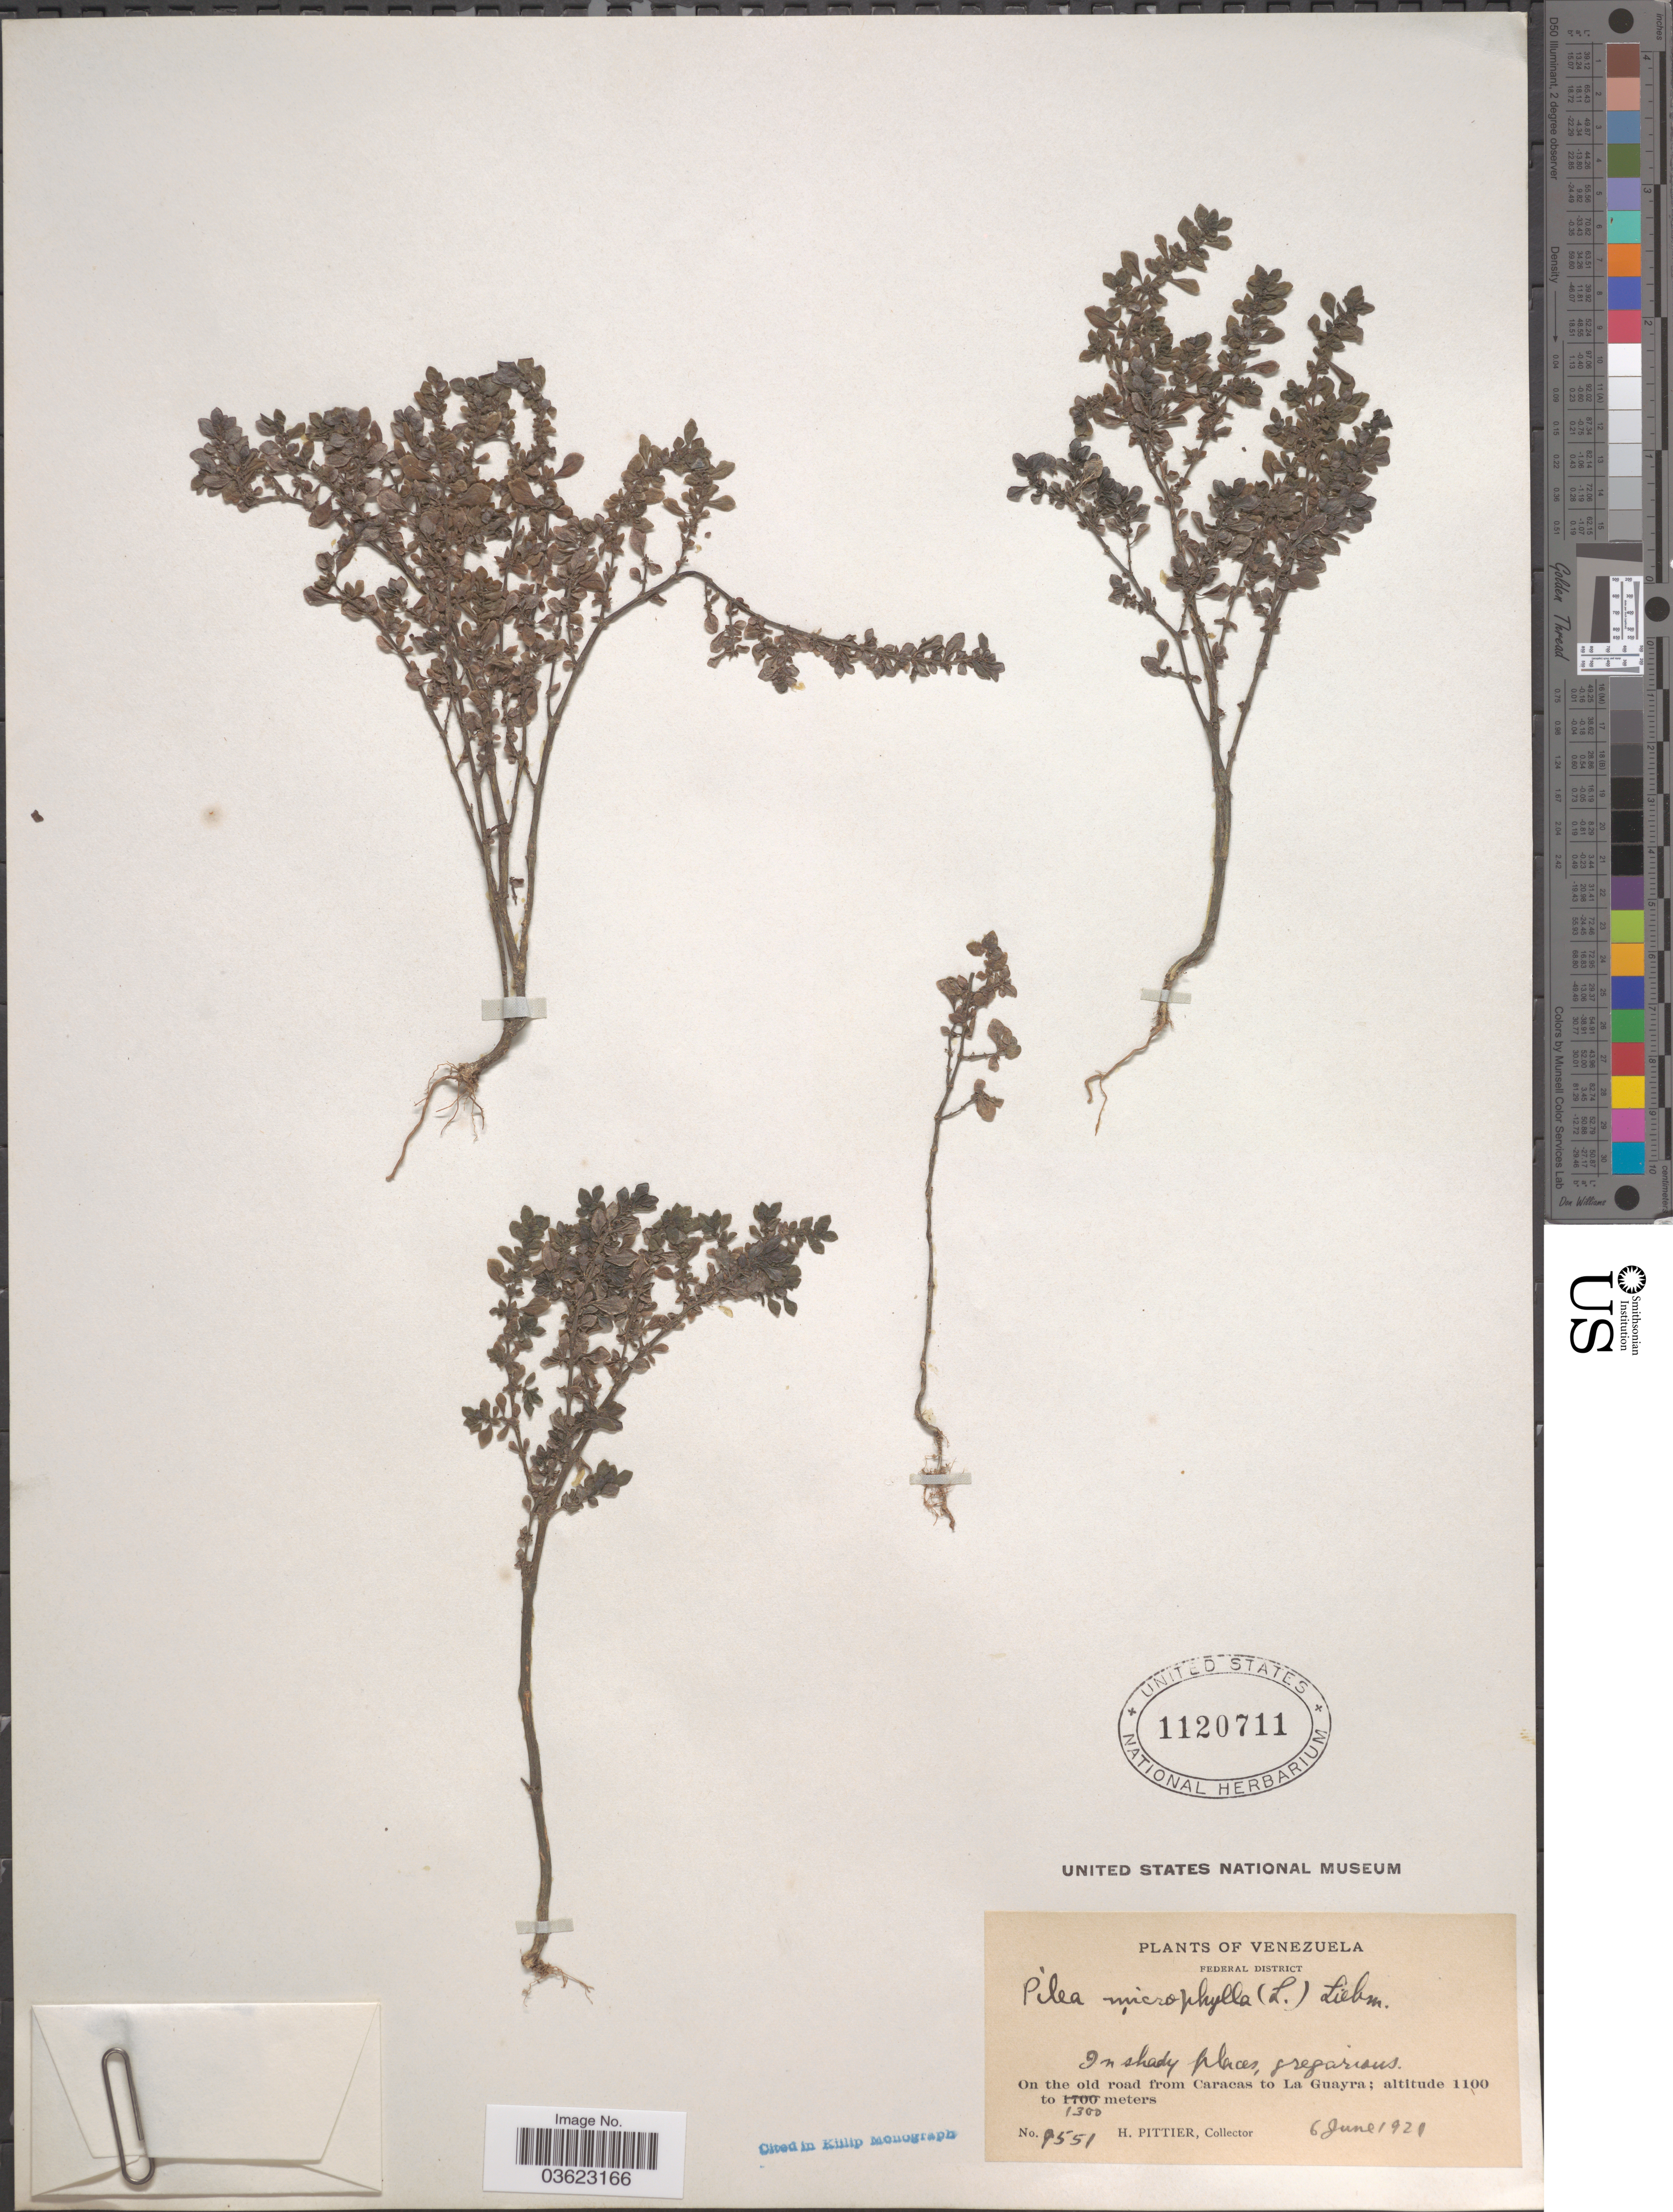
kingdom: Plantae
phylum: Tracheophyta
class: Magnoliopsida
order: Rosales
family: Urticaceae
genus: Pilea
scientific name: Pilea microphylla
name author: (L.) Liebm.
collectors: H. F. Pittier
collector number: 9551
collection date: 1921-06-06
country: Venezuela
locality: Federal District. On the old road from Caracas to La Guayra.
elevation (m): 1100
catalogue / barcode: US 1120711